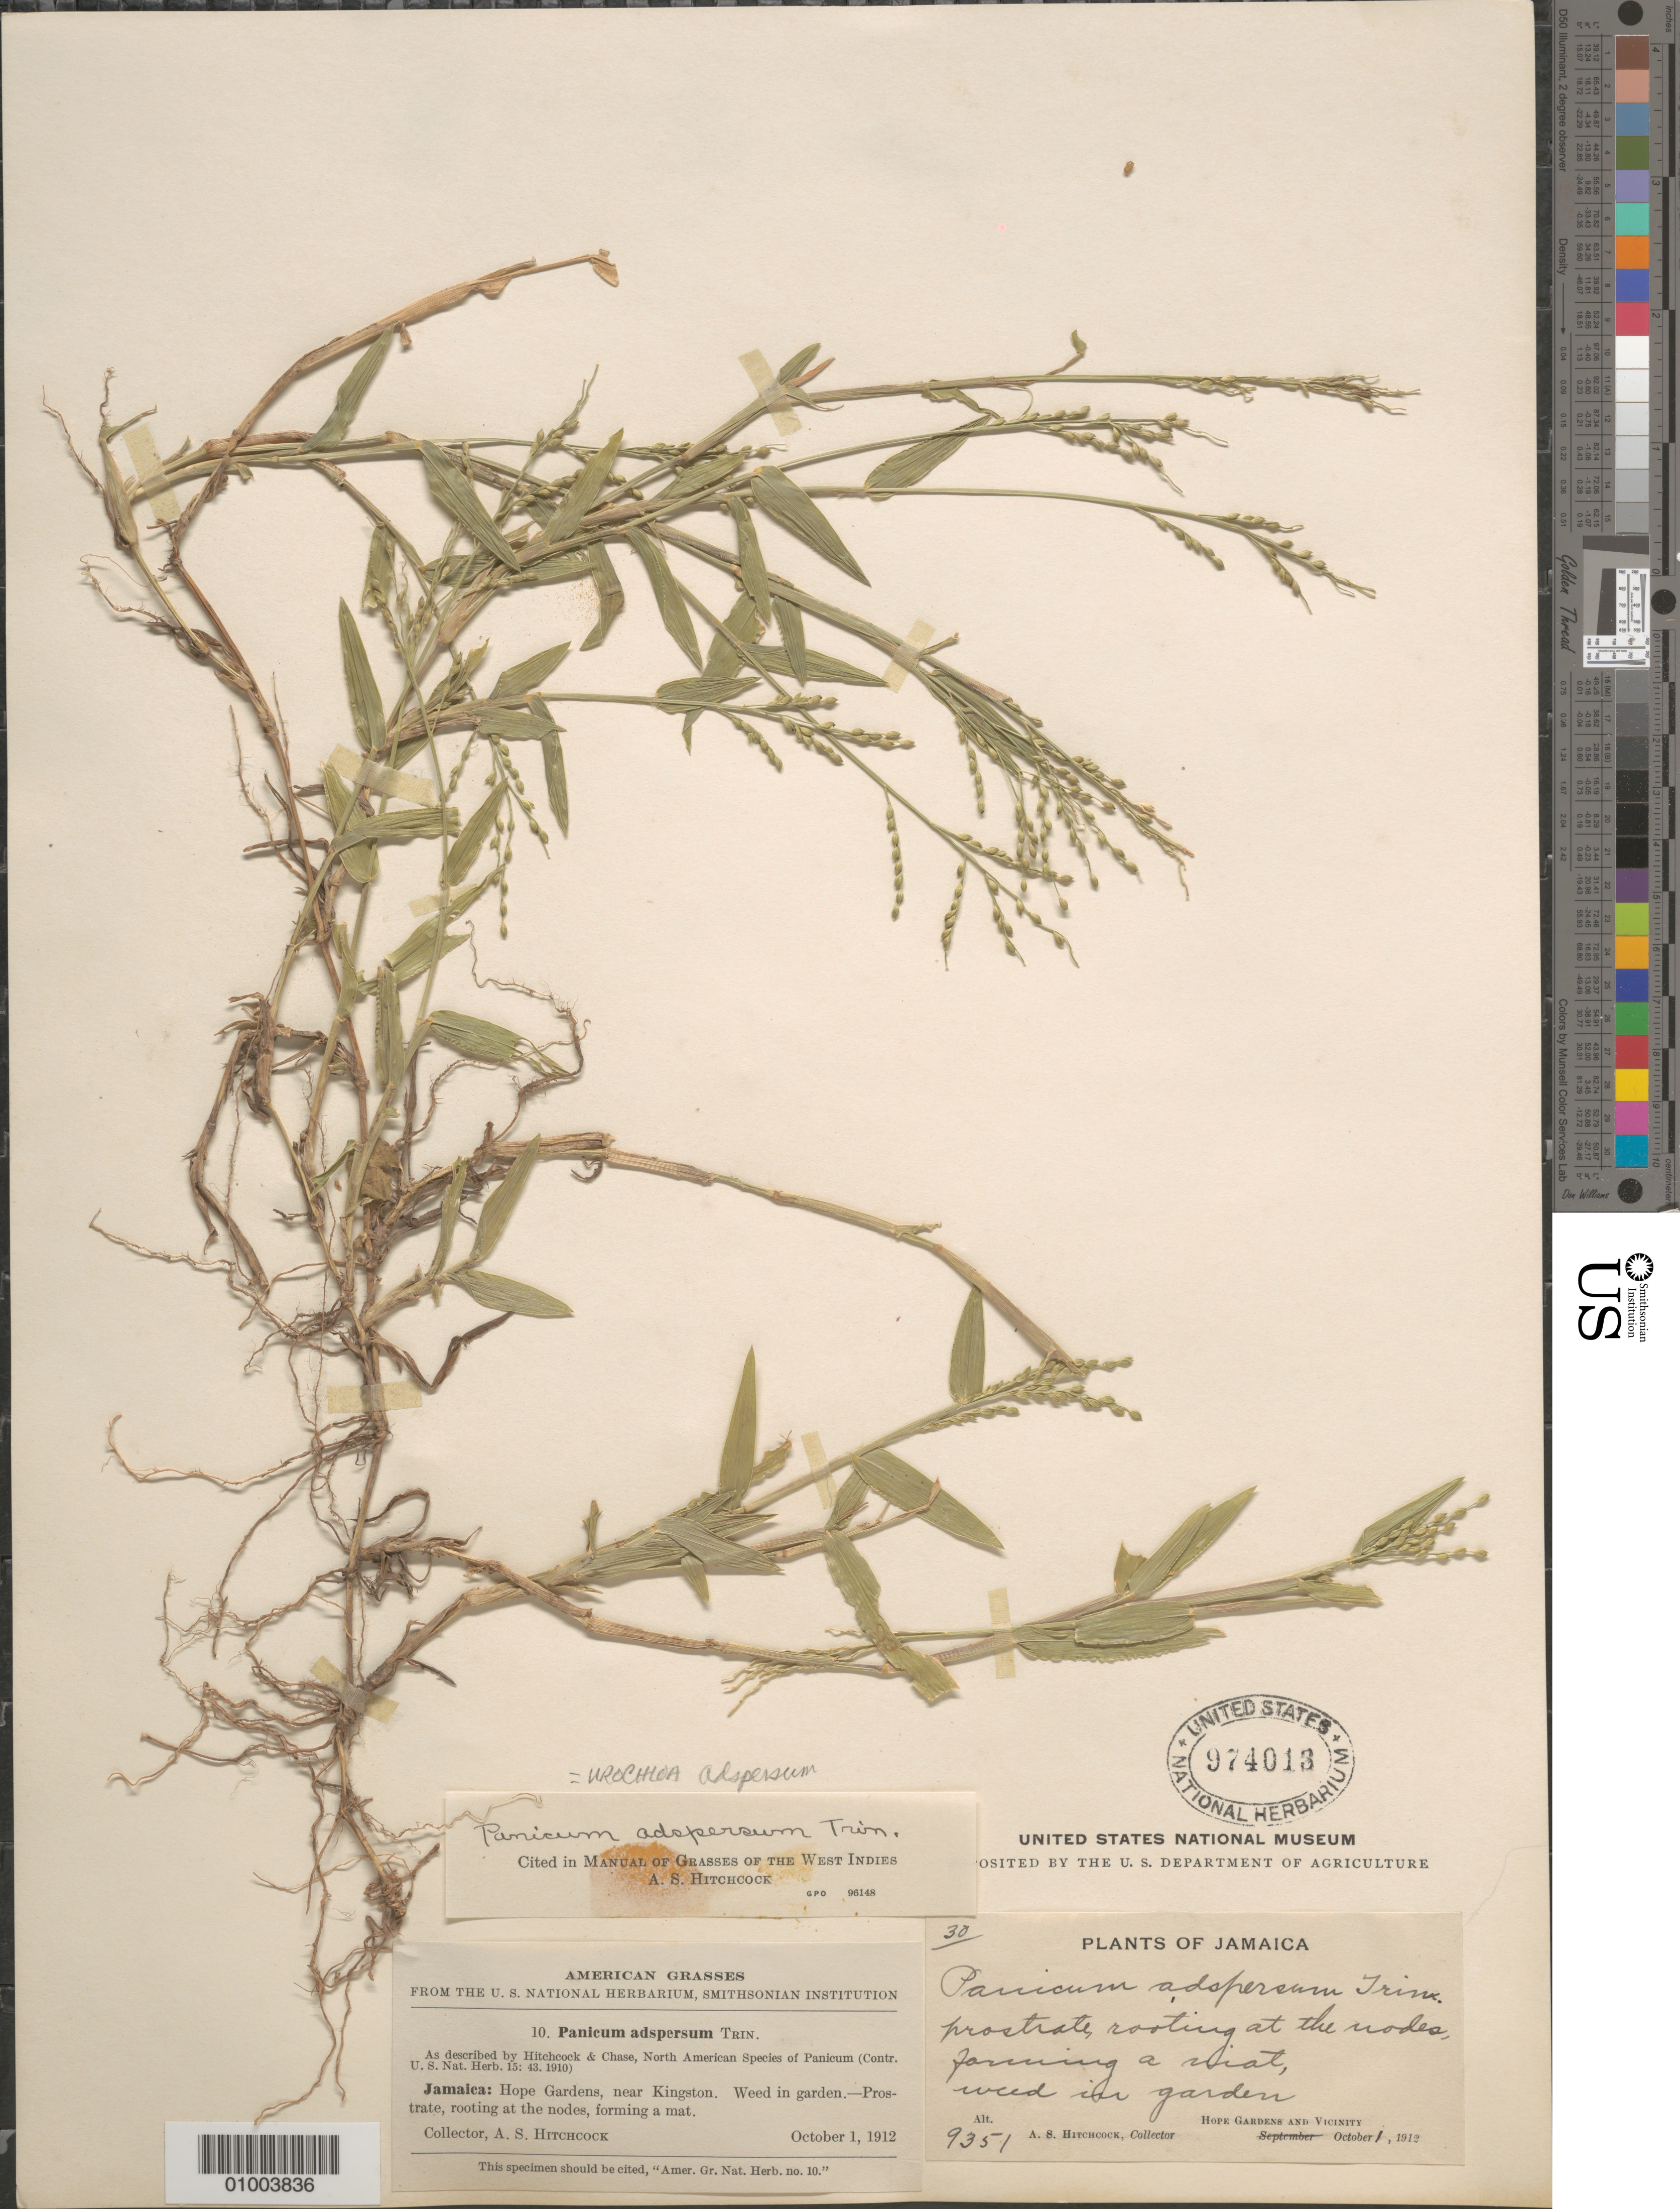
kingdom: Plantae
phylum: Tracheophyta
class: Liliopsida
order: Poales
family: Poaceae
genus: Urochloa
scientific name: Urochloa adspersa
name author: (Trin.) R.D. Webster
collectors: A. S. Hitchcock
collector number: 9351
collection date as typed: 01 Oct 1912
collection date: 1912-10-01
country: Jamaica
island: Jamaica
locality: Hope Gardens and vicinity. weed in garden. Prostrate - rooting at the nodes- forming a mat.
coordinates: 0 N, 0 E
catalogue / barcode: US 974013